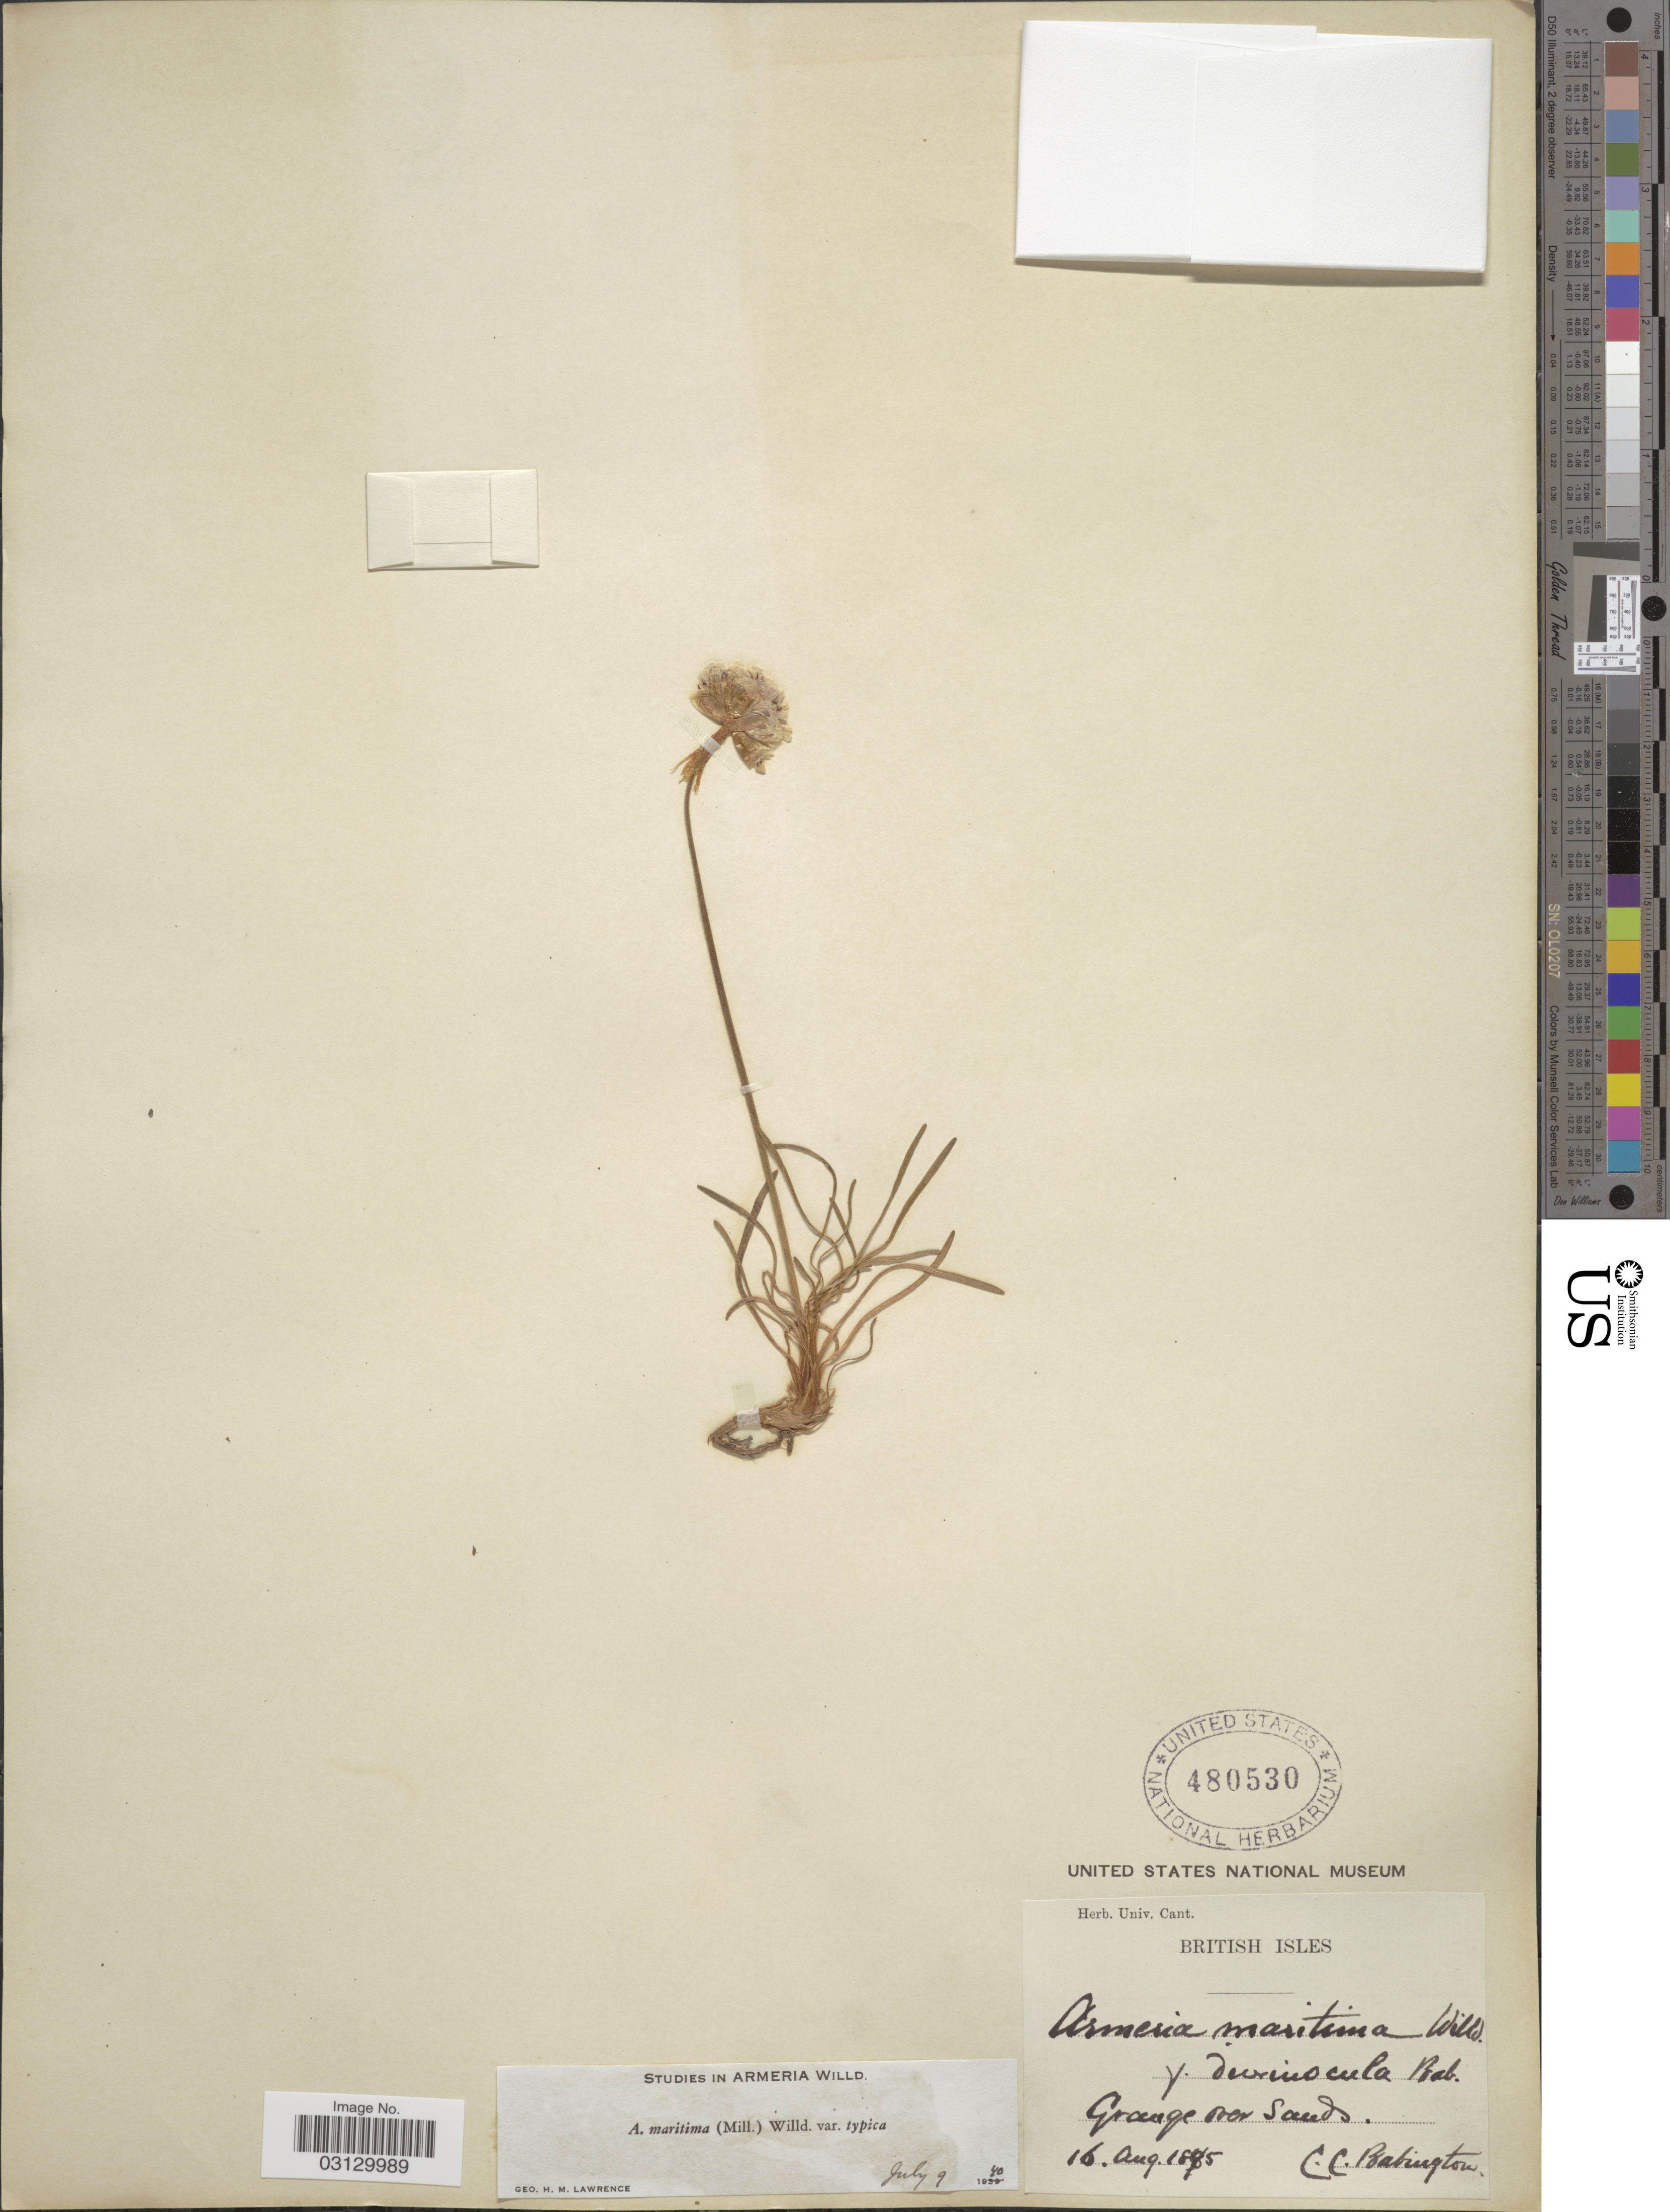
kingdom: Plantae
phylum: Tracheophyta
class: Magnoliopsida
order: Caryophyllales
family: Plumbaginaceae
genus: Armeria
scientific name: Armeria maritima subsp. maritima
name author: (Mill.) Willd.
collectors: C. Babington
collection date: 1895-08-16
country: United Kingdom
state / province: England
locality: British Isles. Grange over sands.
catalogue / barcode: US 480530